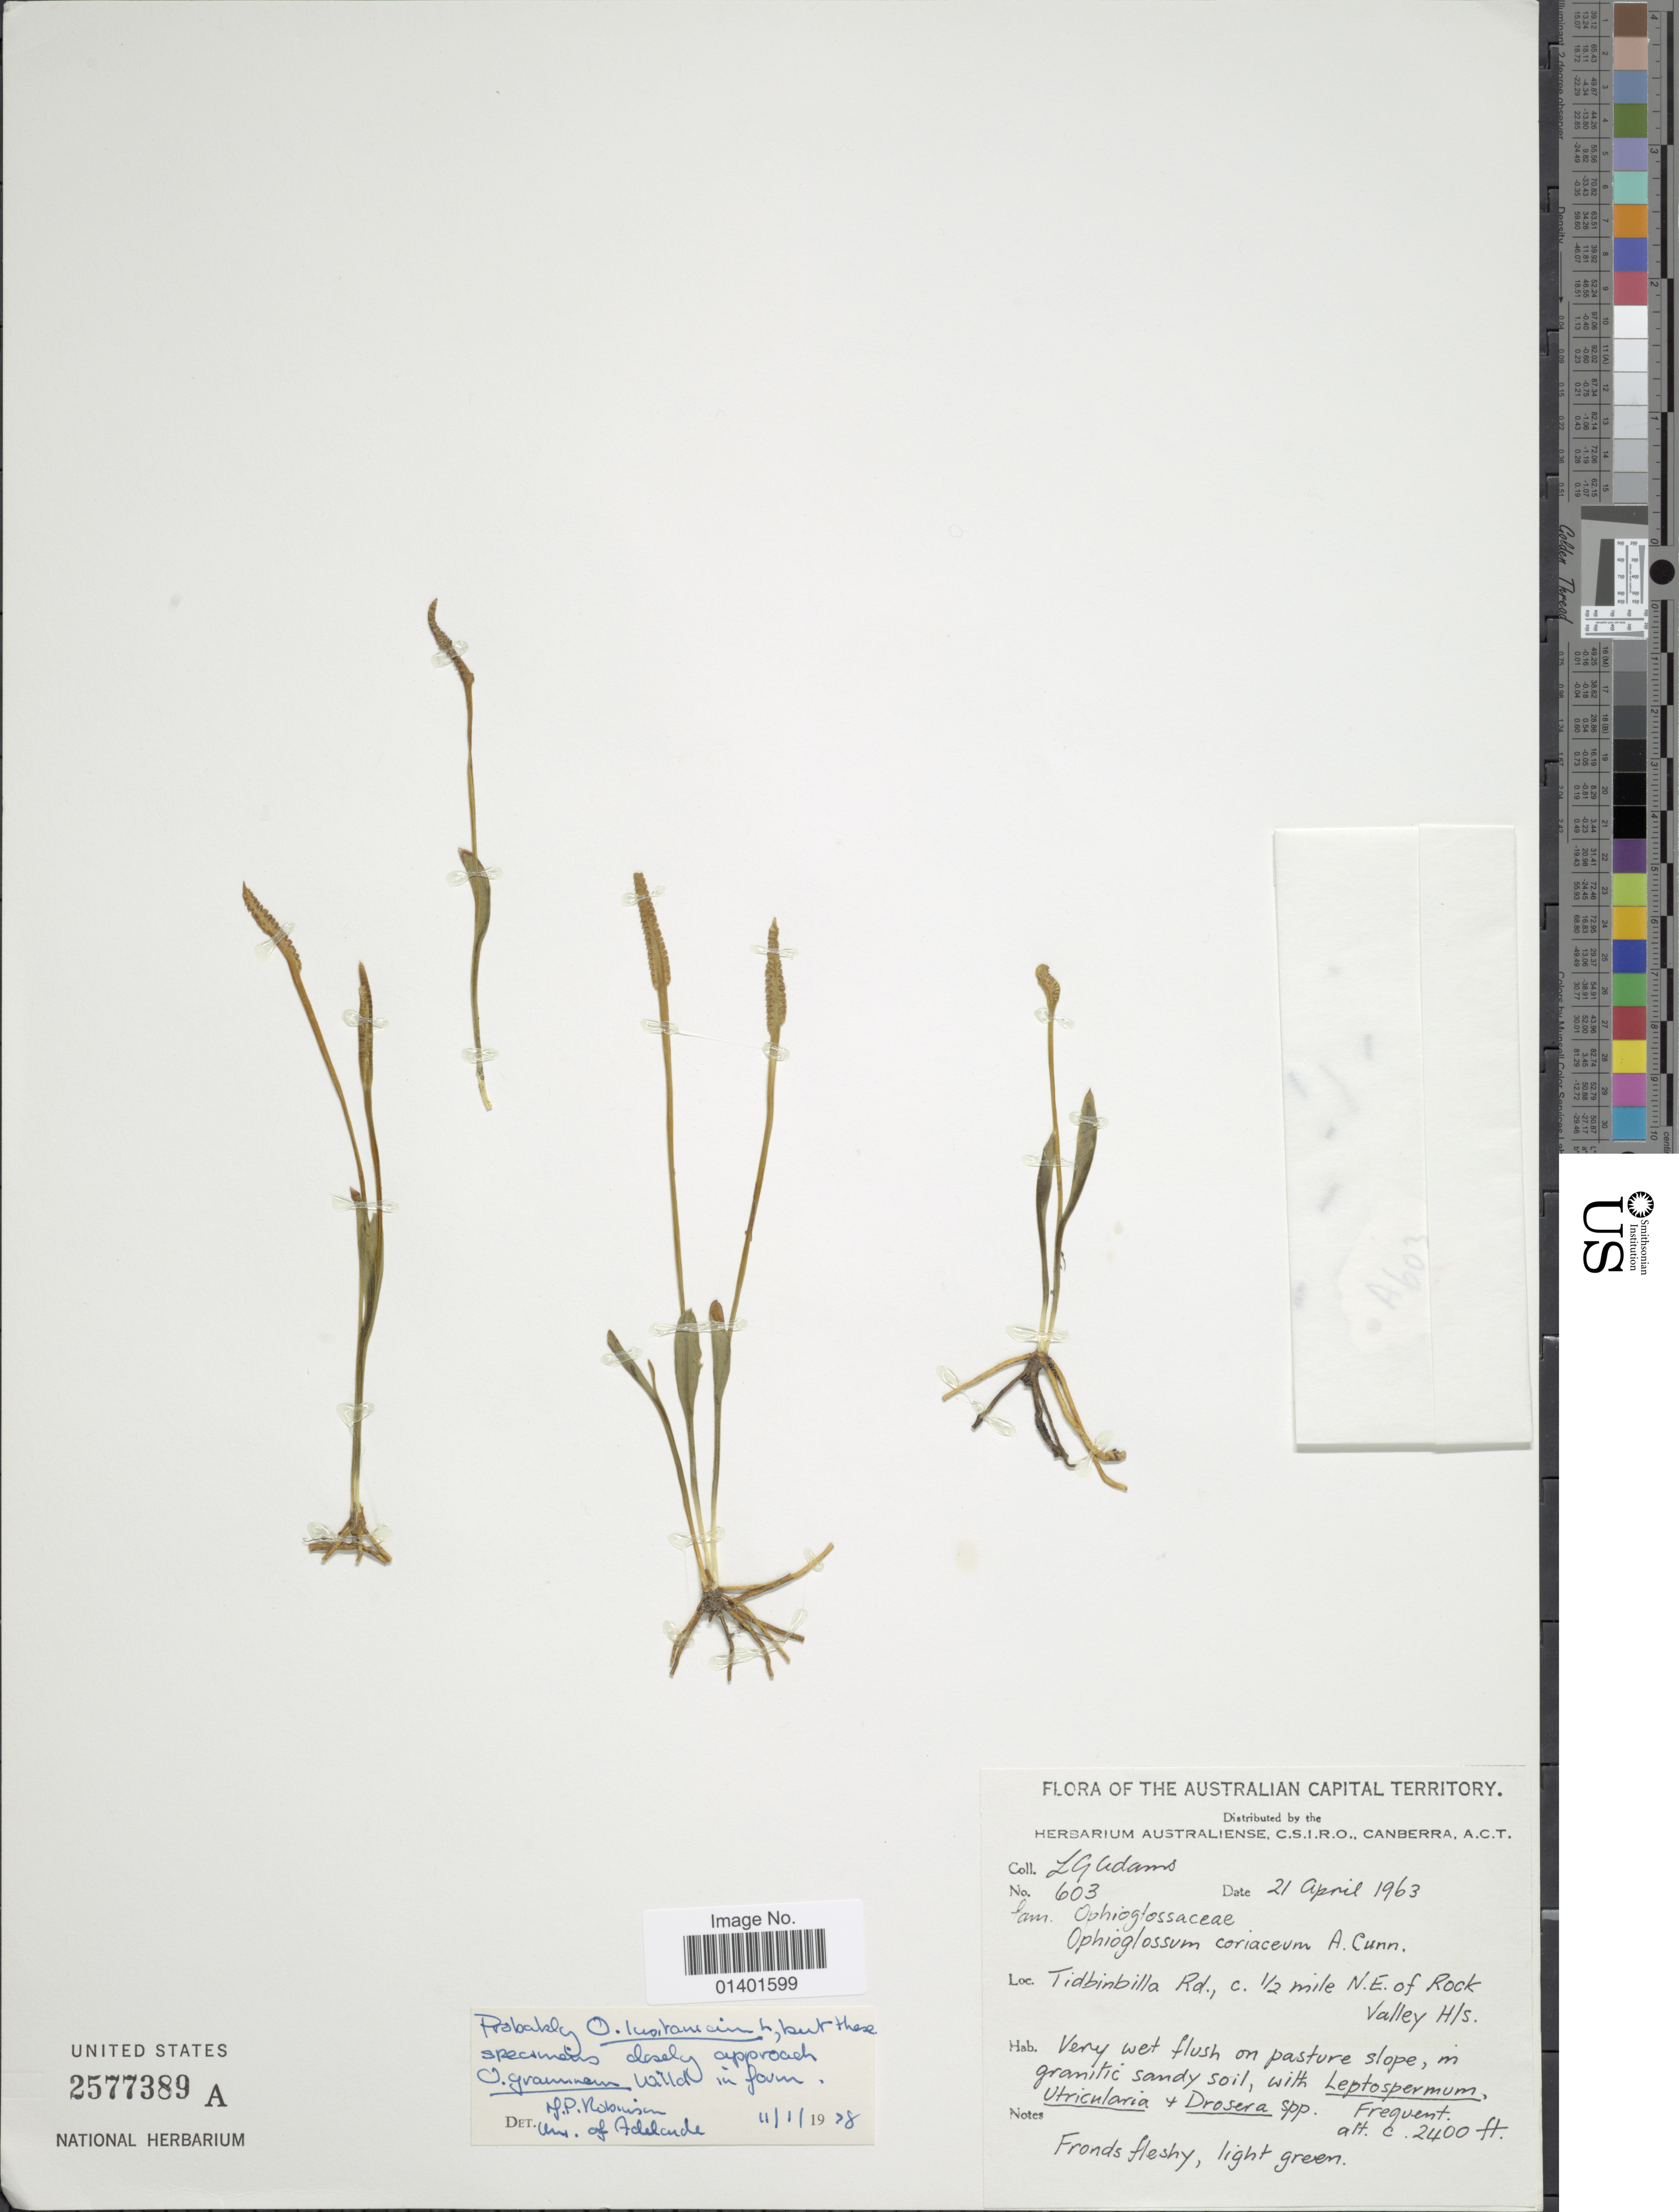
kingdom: Plantae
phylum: Tracheophyta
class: Polypodiopsida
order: Ophioglossales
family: Ophioglossaceae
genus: Ophioglossum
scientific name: Ophioglossum gramineum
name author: Willd.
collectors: L. G. Adams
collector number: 603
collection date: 1963-04-21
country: Australia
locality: Australian Capital Territory, Tidbindilla Rd., c. ½ mile N.E. of Rock Valley Hls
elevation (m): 732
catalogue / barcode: US 2577389A